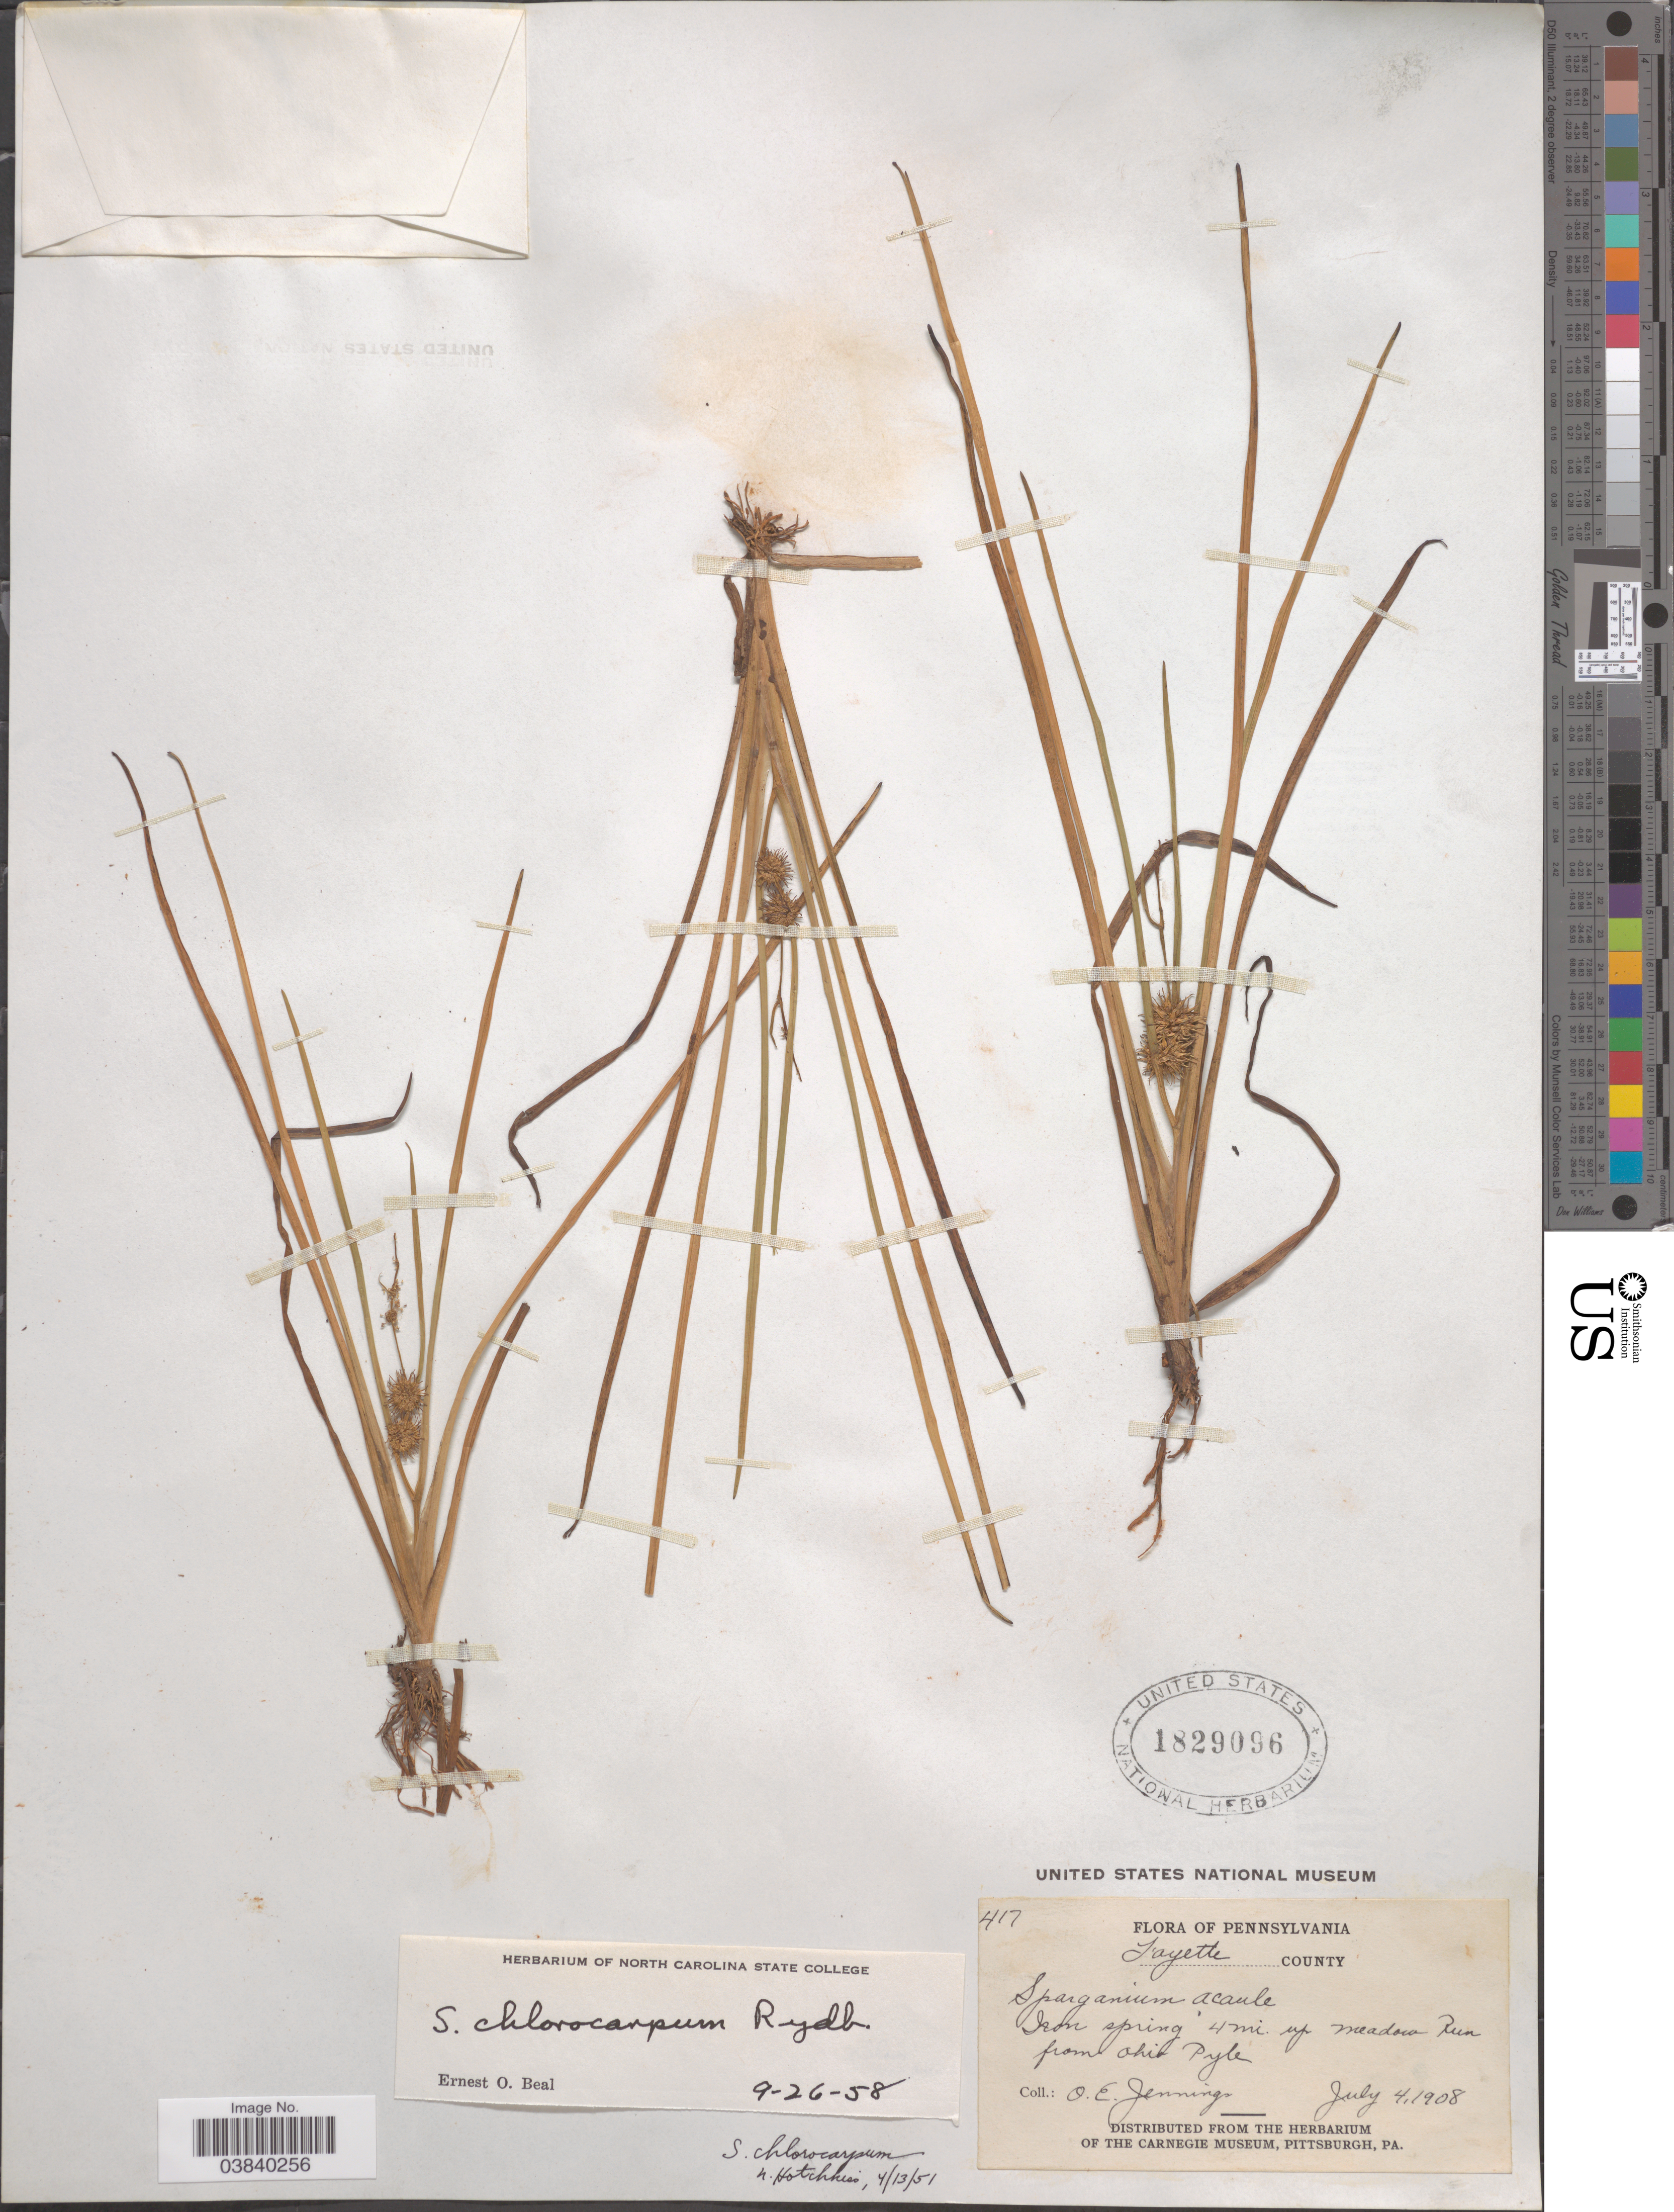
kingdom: Plantae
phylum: Tracheophyta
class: Liliopsida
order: Poales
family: Typhaceae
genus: Sparganium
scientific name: Sparganium chlorocarpum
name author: Rydb.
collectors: O. E. Jennings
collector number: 417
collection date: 1908-07-04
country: United States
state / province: Pennsylvania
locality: Fayette County. Iron spring 4 mi. up meadow Run from Ohio Pyle.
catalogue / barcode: US 1829096